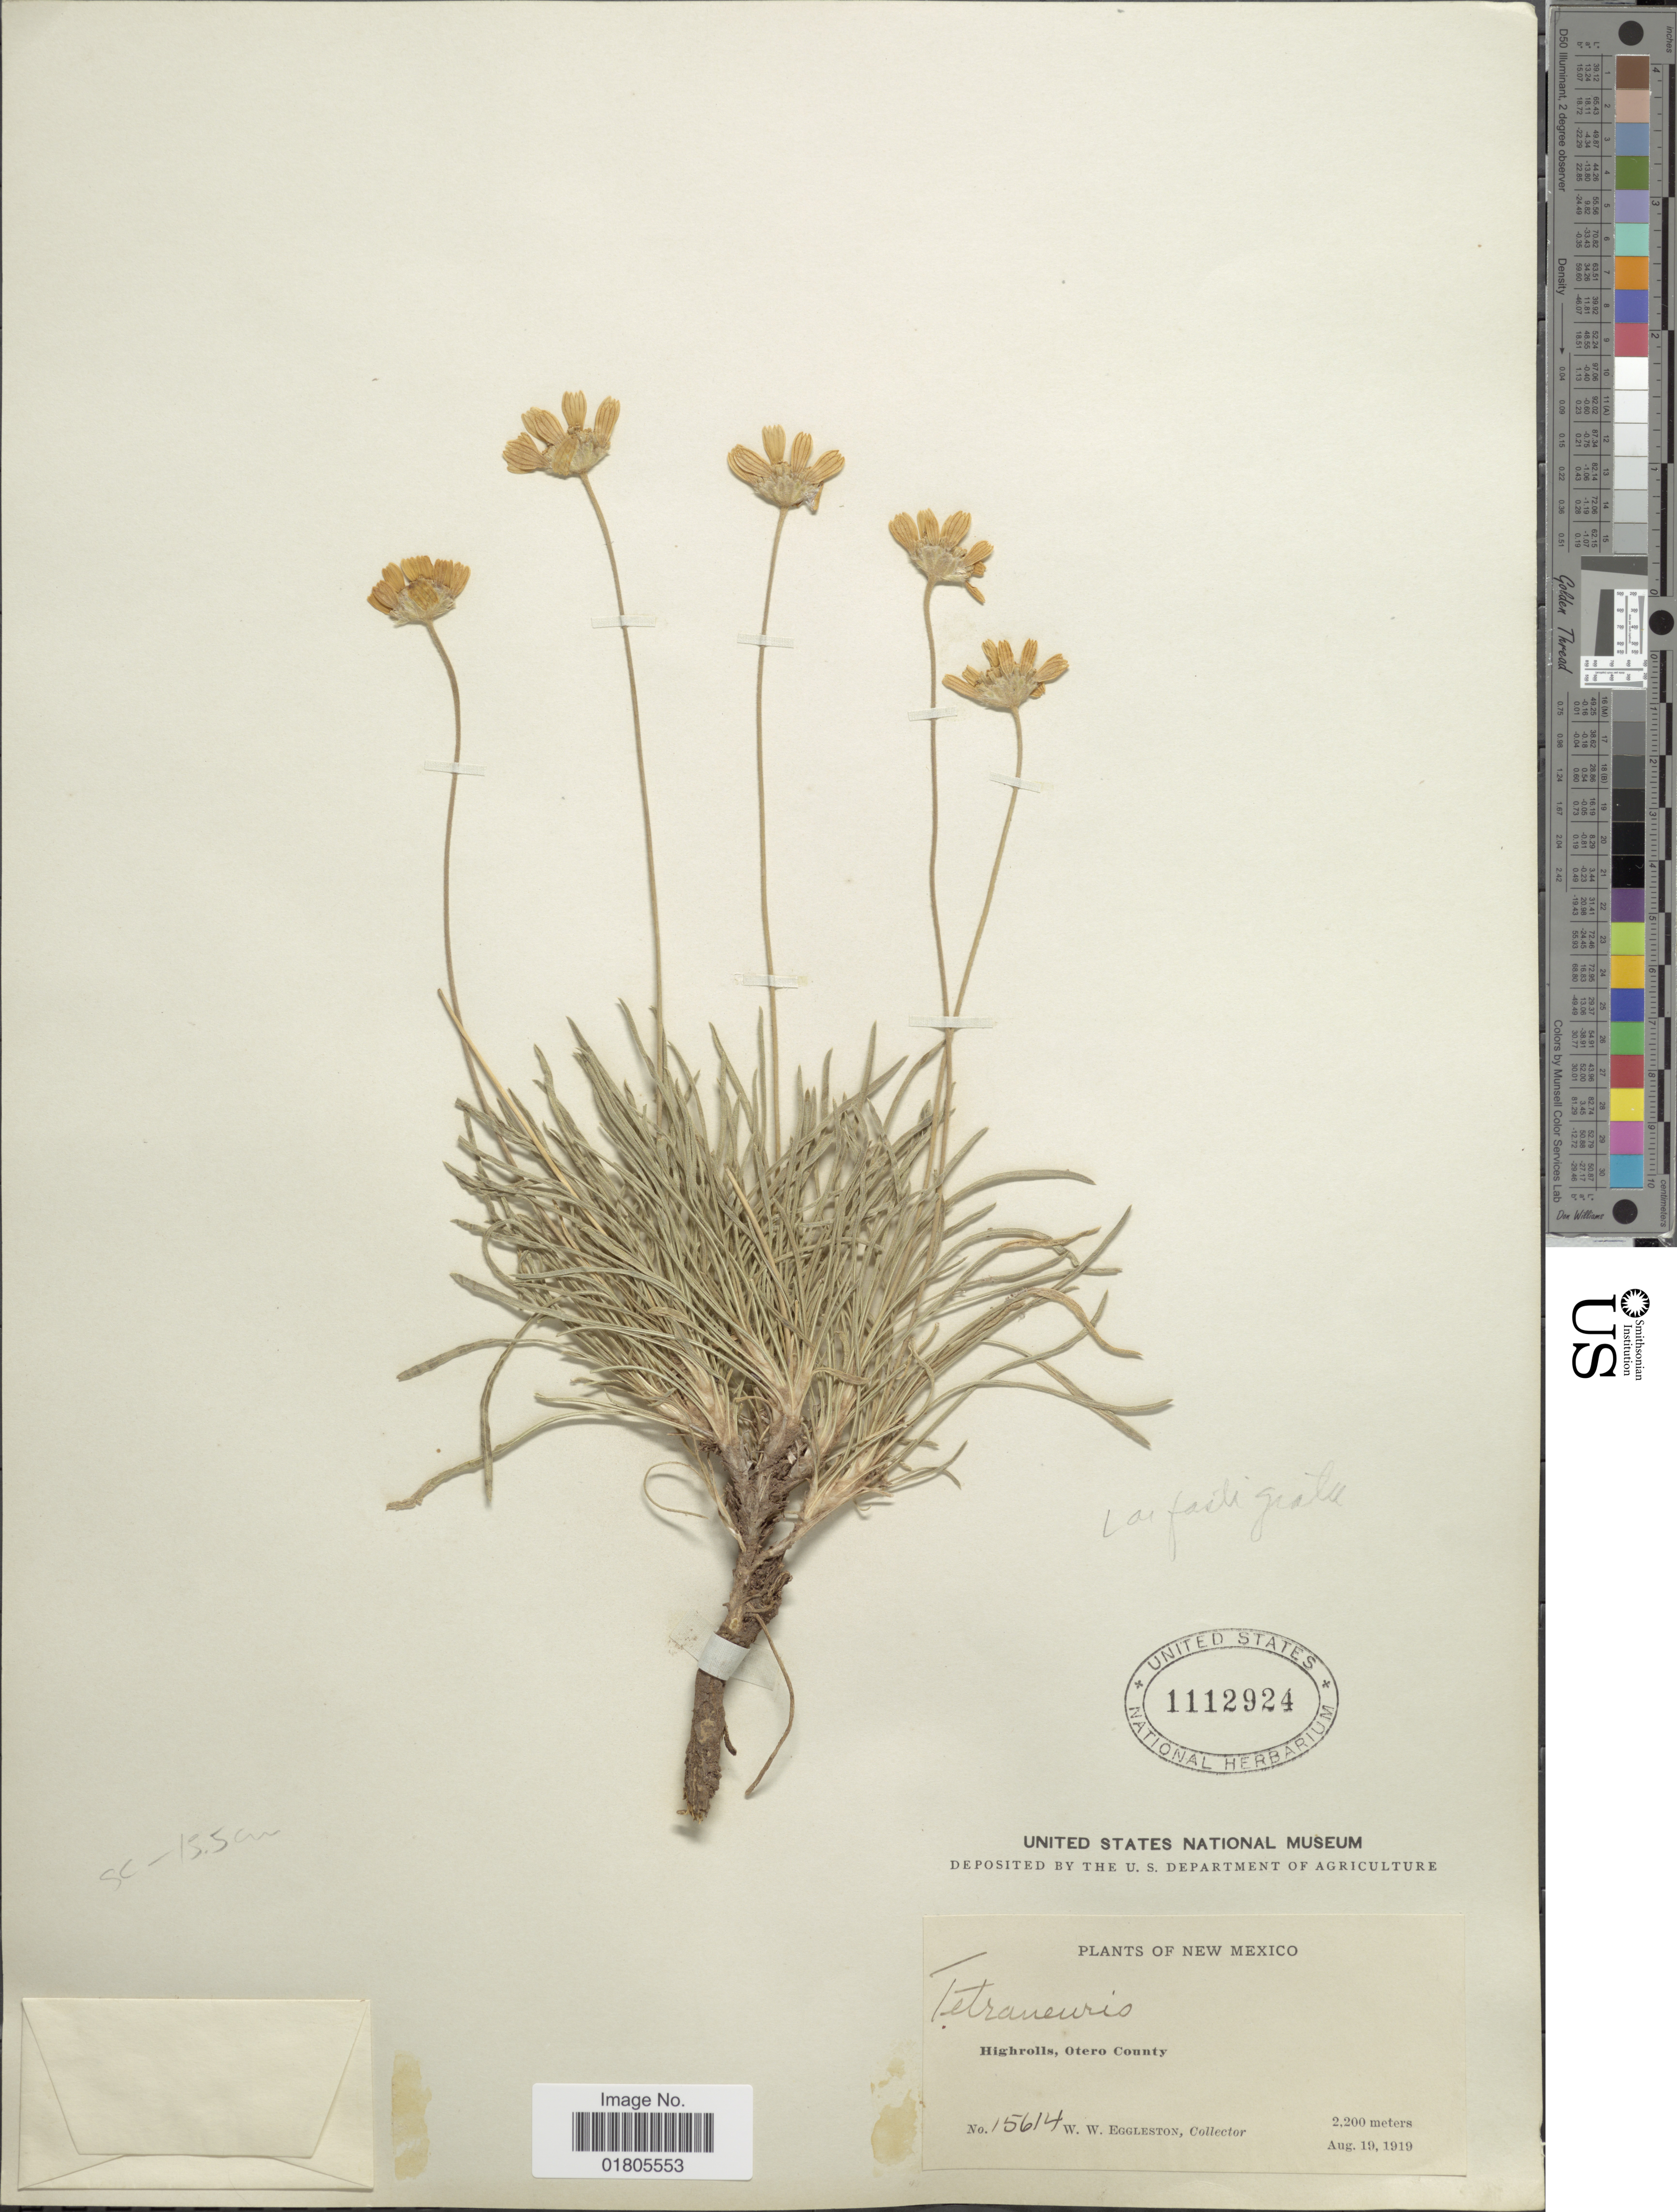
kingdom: Plantae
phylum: Tracheophyta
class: Magnoliopsida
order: Asterales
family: Asteraceae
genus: Actinea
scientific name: Actinea scaposa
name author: (DC.) Kuntze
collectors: W. W. Eggleston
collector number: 15614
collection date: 1919-08-19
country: United States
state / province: New Mexico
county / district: Otero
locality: Highrolls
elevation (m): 2200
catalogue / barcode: US 1112924